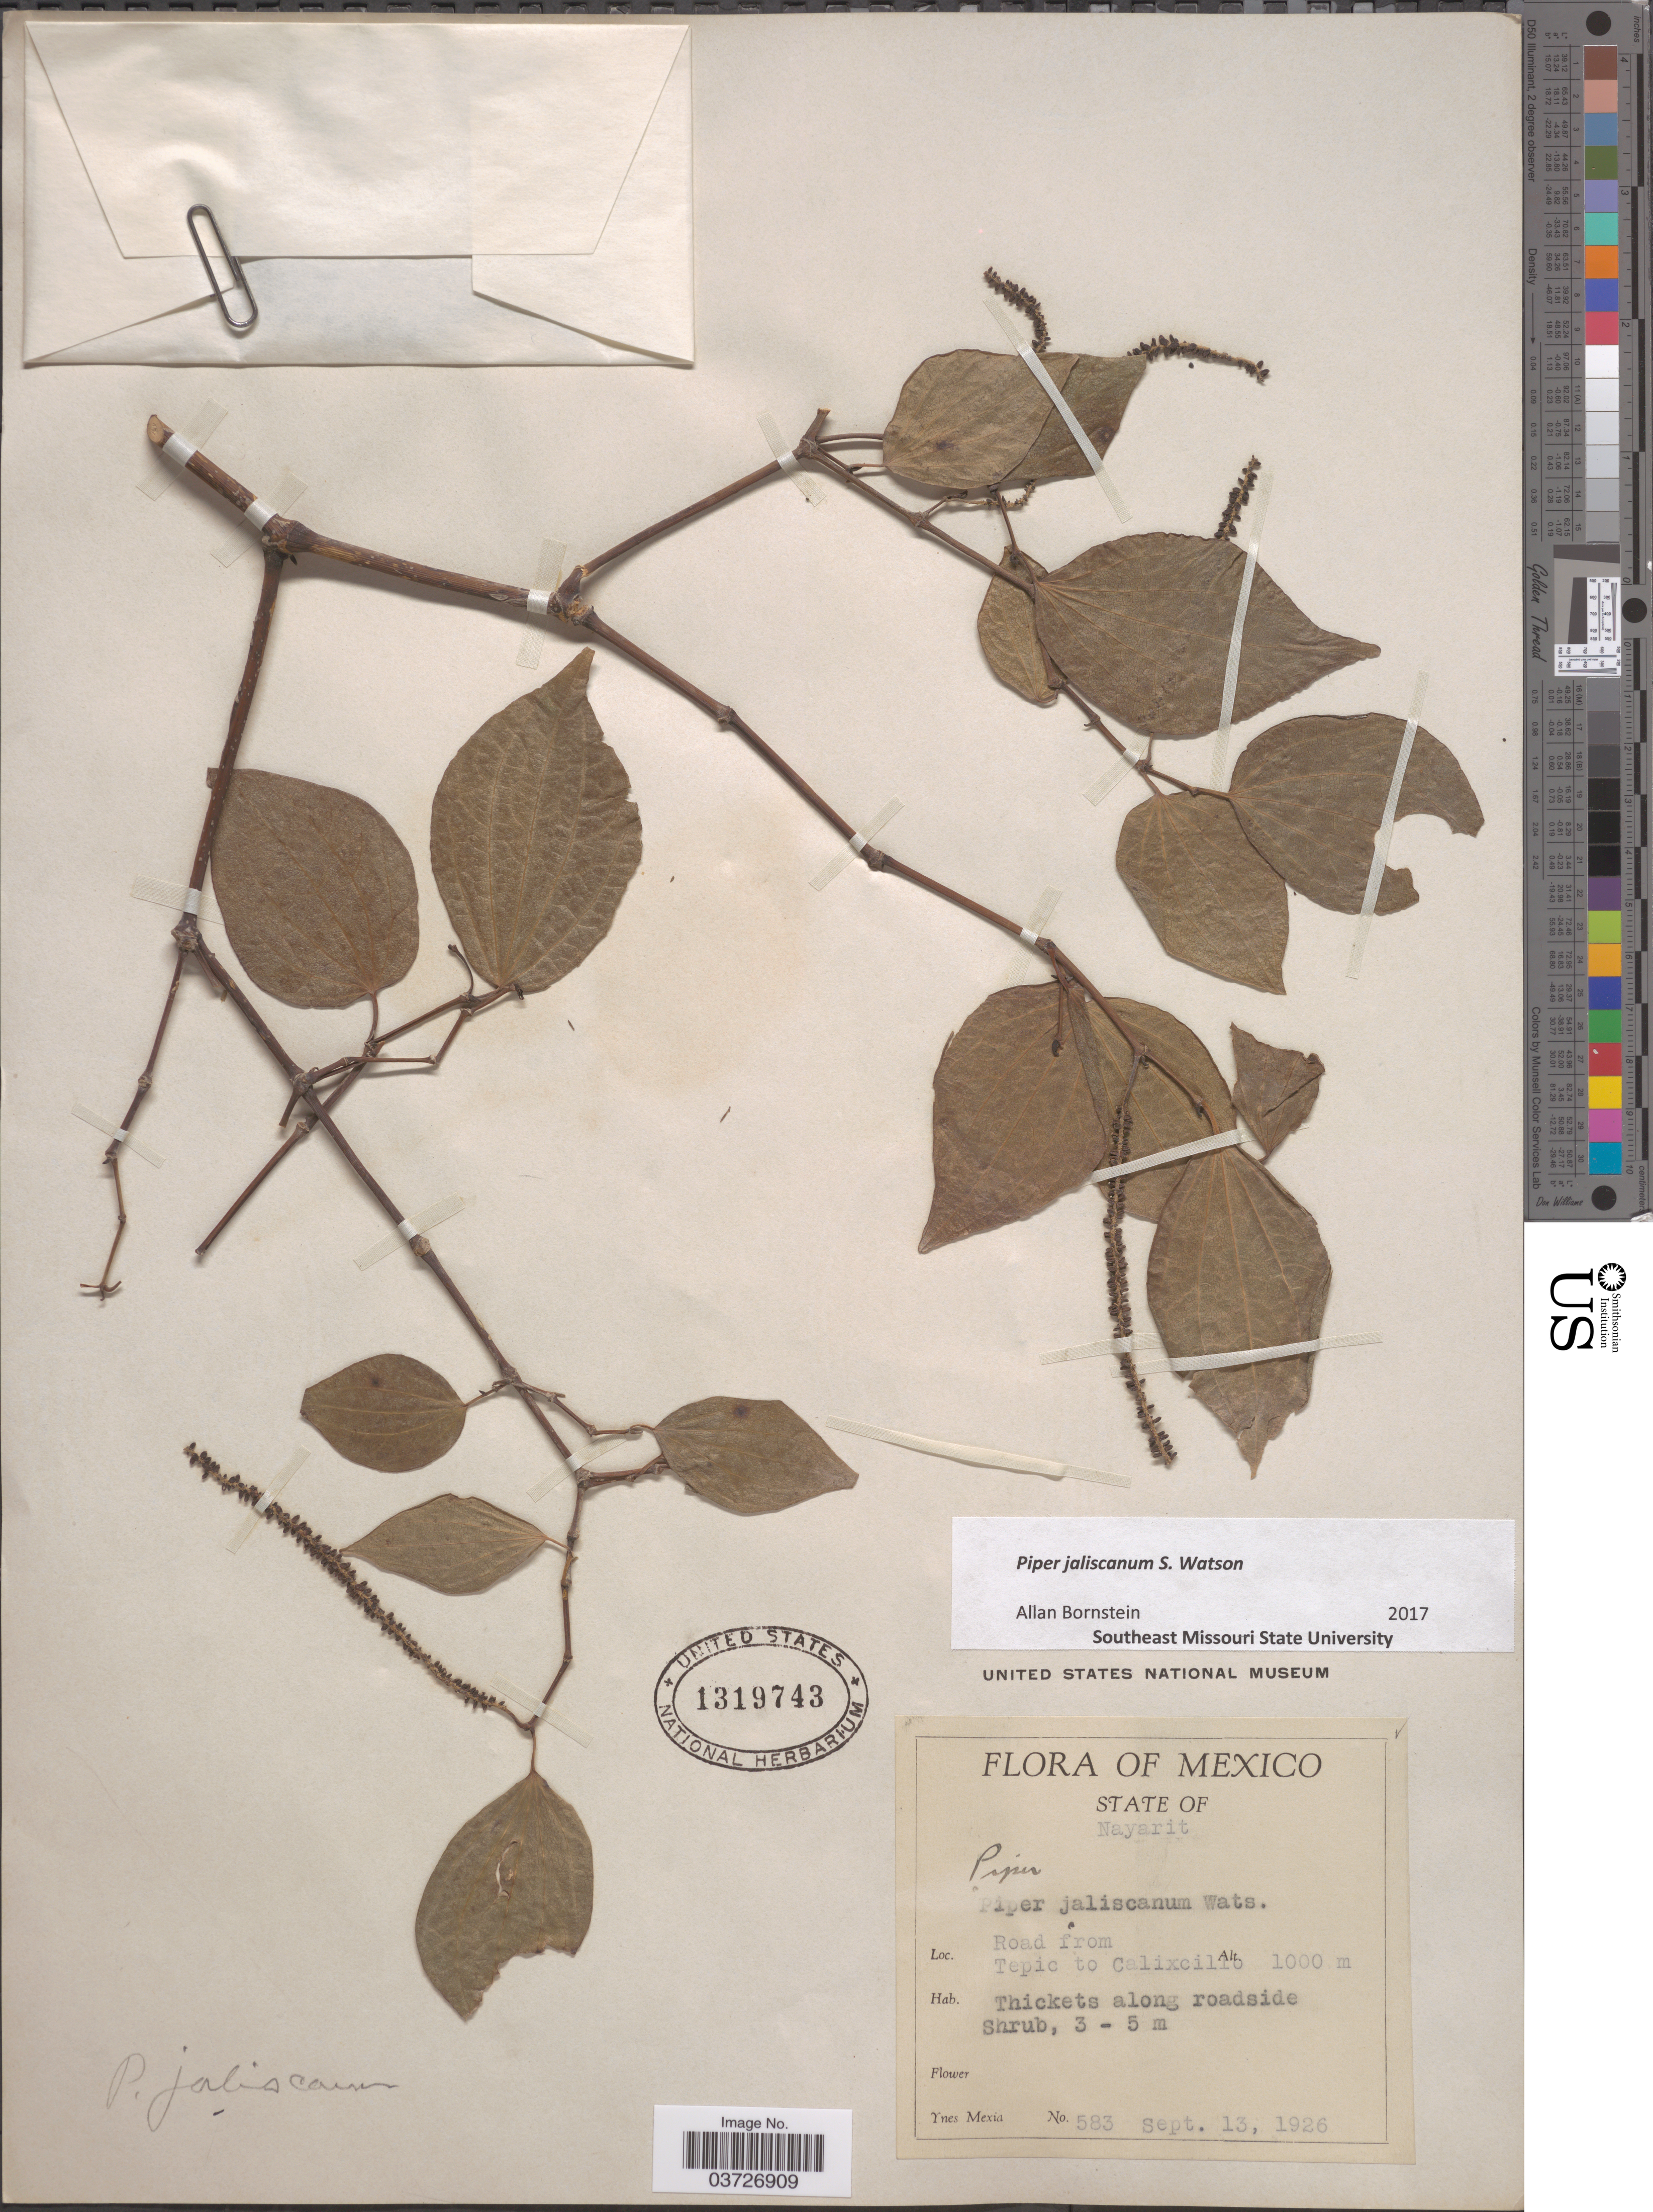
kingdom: Plantae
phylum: Tracheophyta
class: Magnoliopsida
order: Piperales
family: Piperaceae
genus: Piper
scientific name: Piper jaliscanum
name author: S. Watson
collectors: Y. Mexia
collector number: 583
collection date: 1926-09-13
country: Mexico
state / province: Nayarit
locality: Road from Tepic to Calixcilib.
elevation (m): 1000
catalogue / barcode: US 1319743